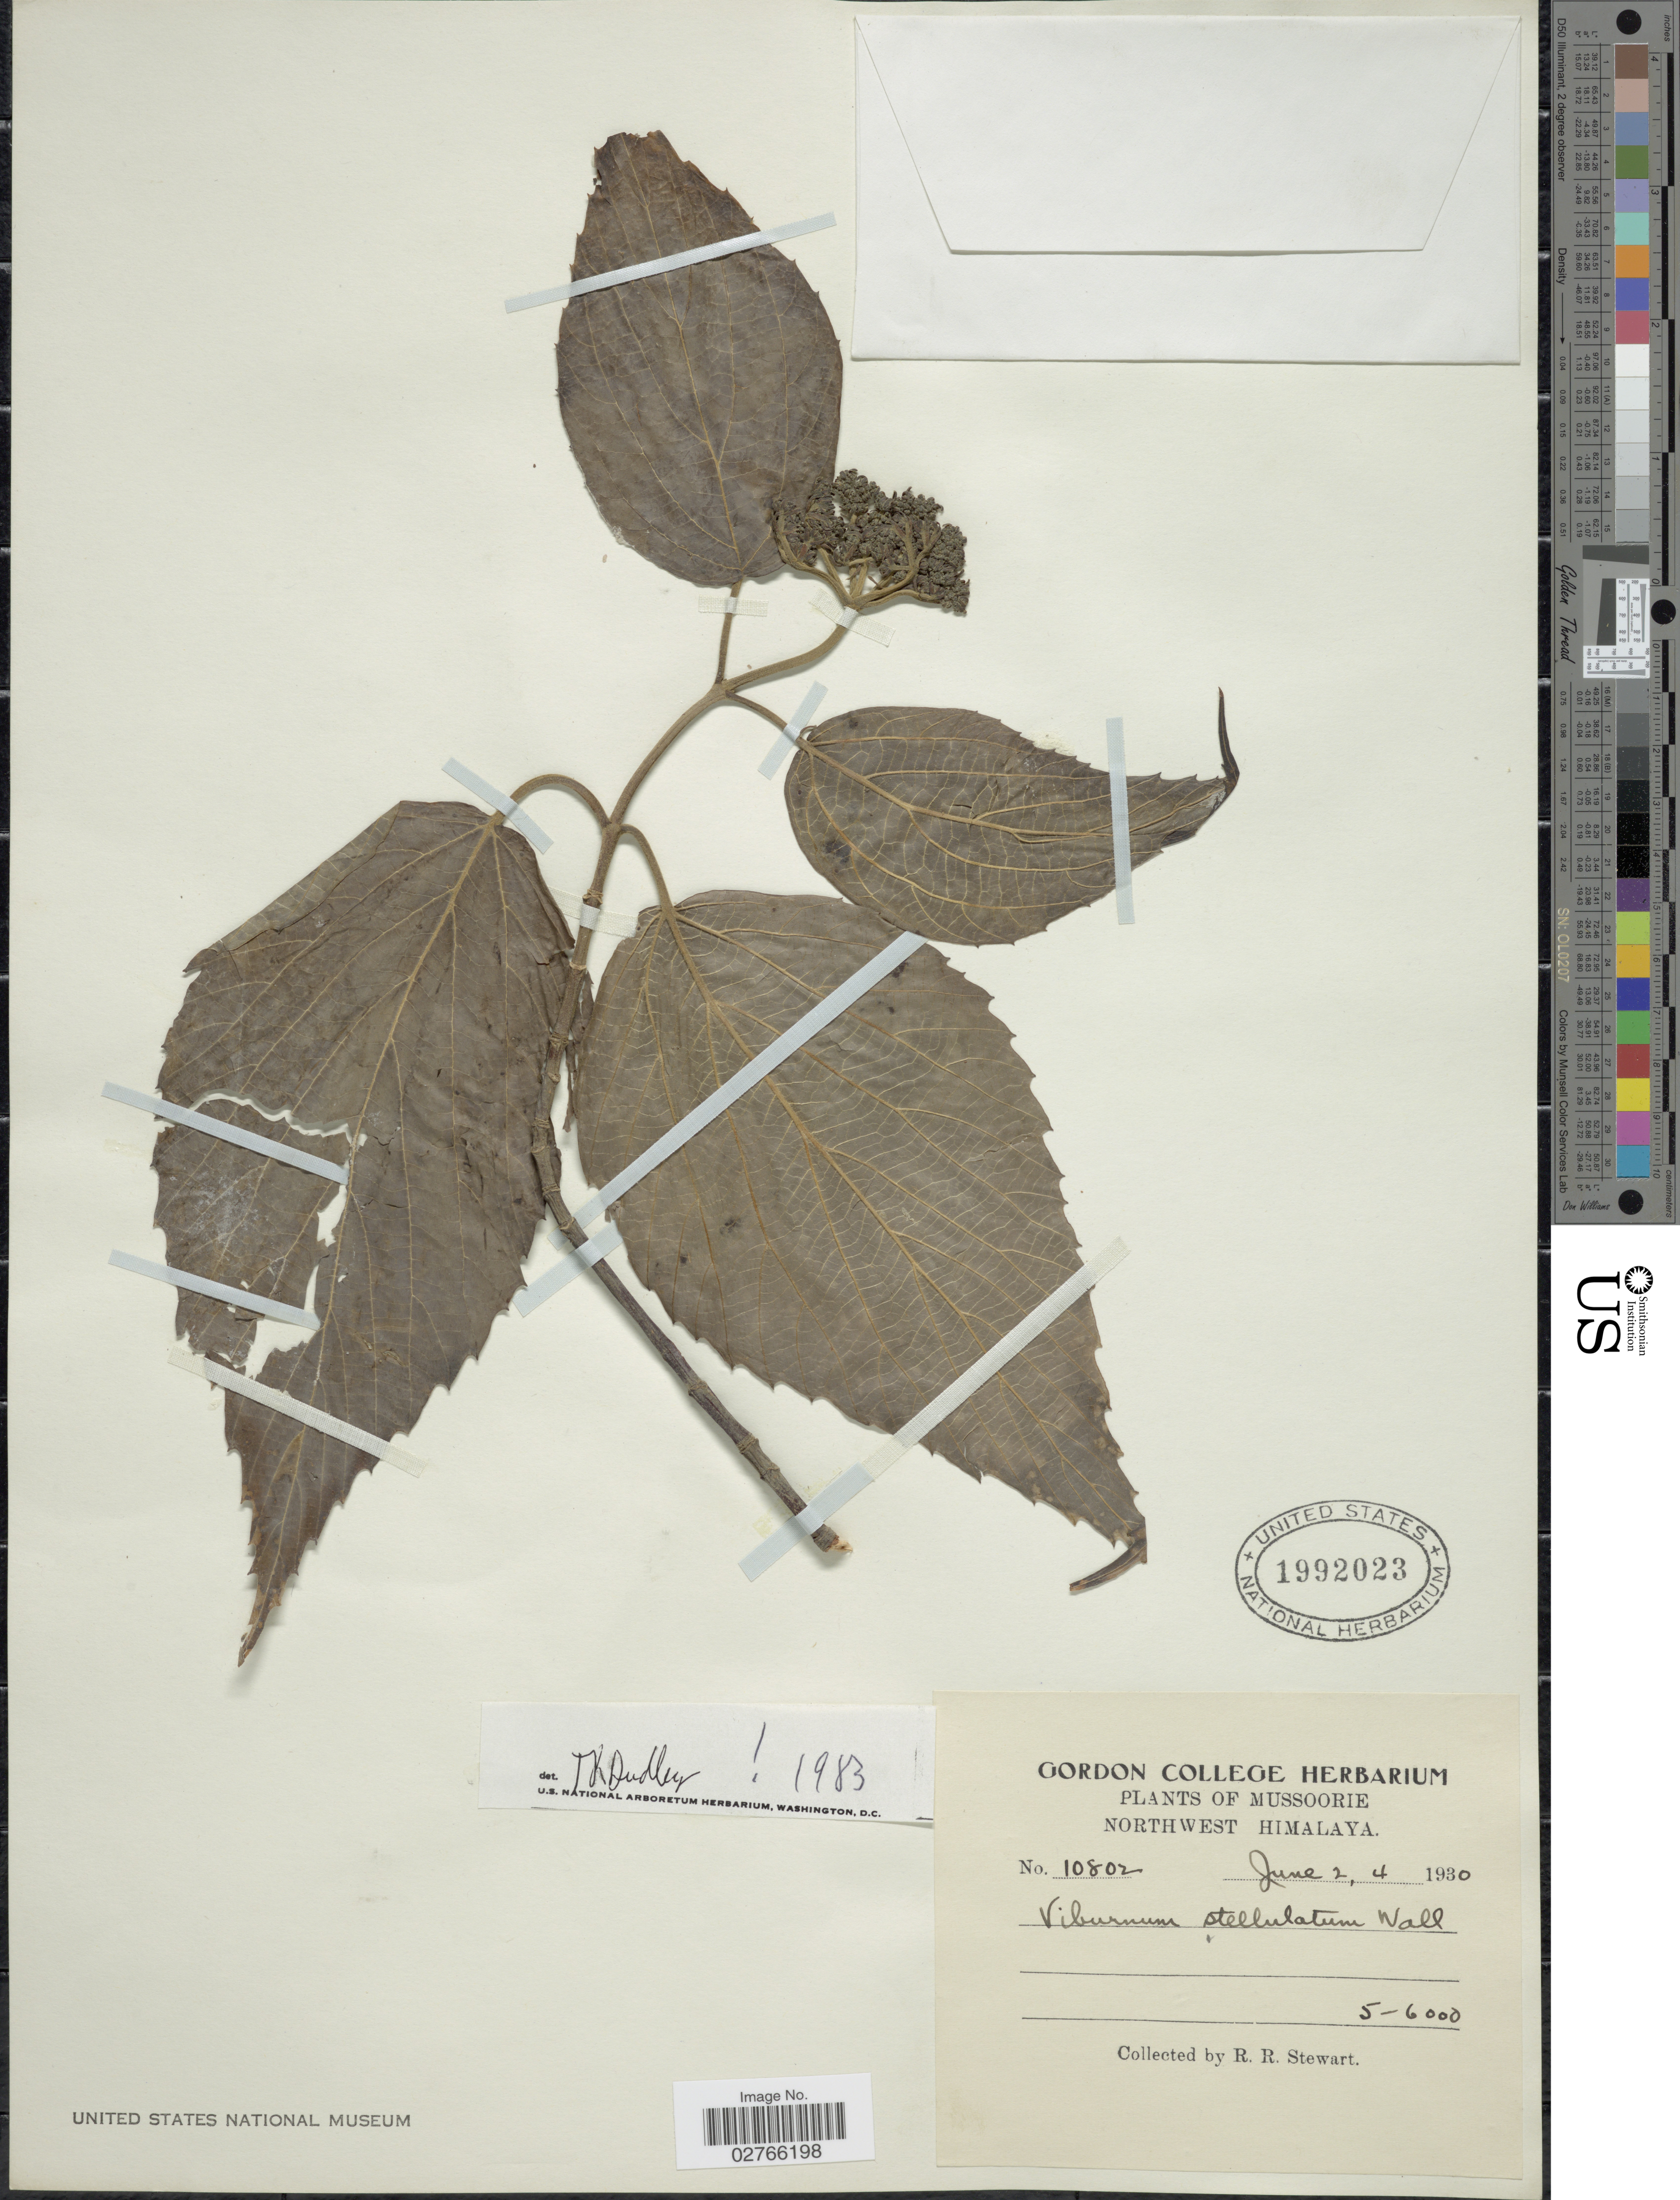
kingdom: Plantae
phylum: Tracheophyta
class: Magnoliopsida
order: Dipsacales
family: Viburnaceae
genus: Viburnum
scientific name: Viburnum mullaha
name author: Buch.-Ham. ex D. Don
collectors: R. R. Stewart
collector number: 10802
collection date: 1930-06-02/1930-06-04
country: India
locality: Mussoorie, Northwest Himalaya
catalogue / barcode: US 1992023